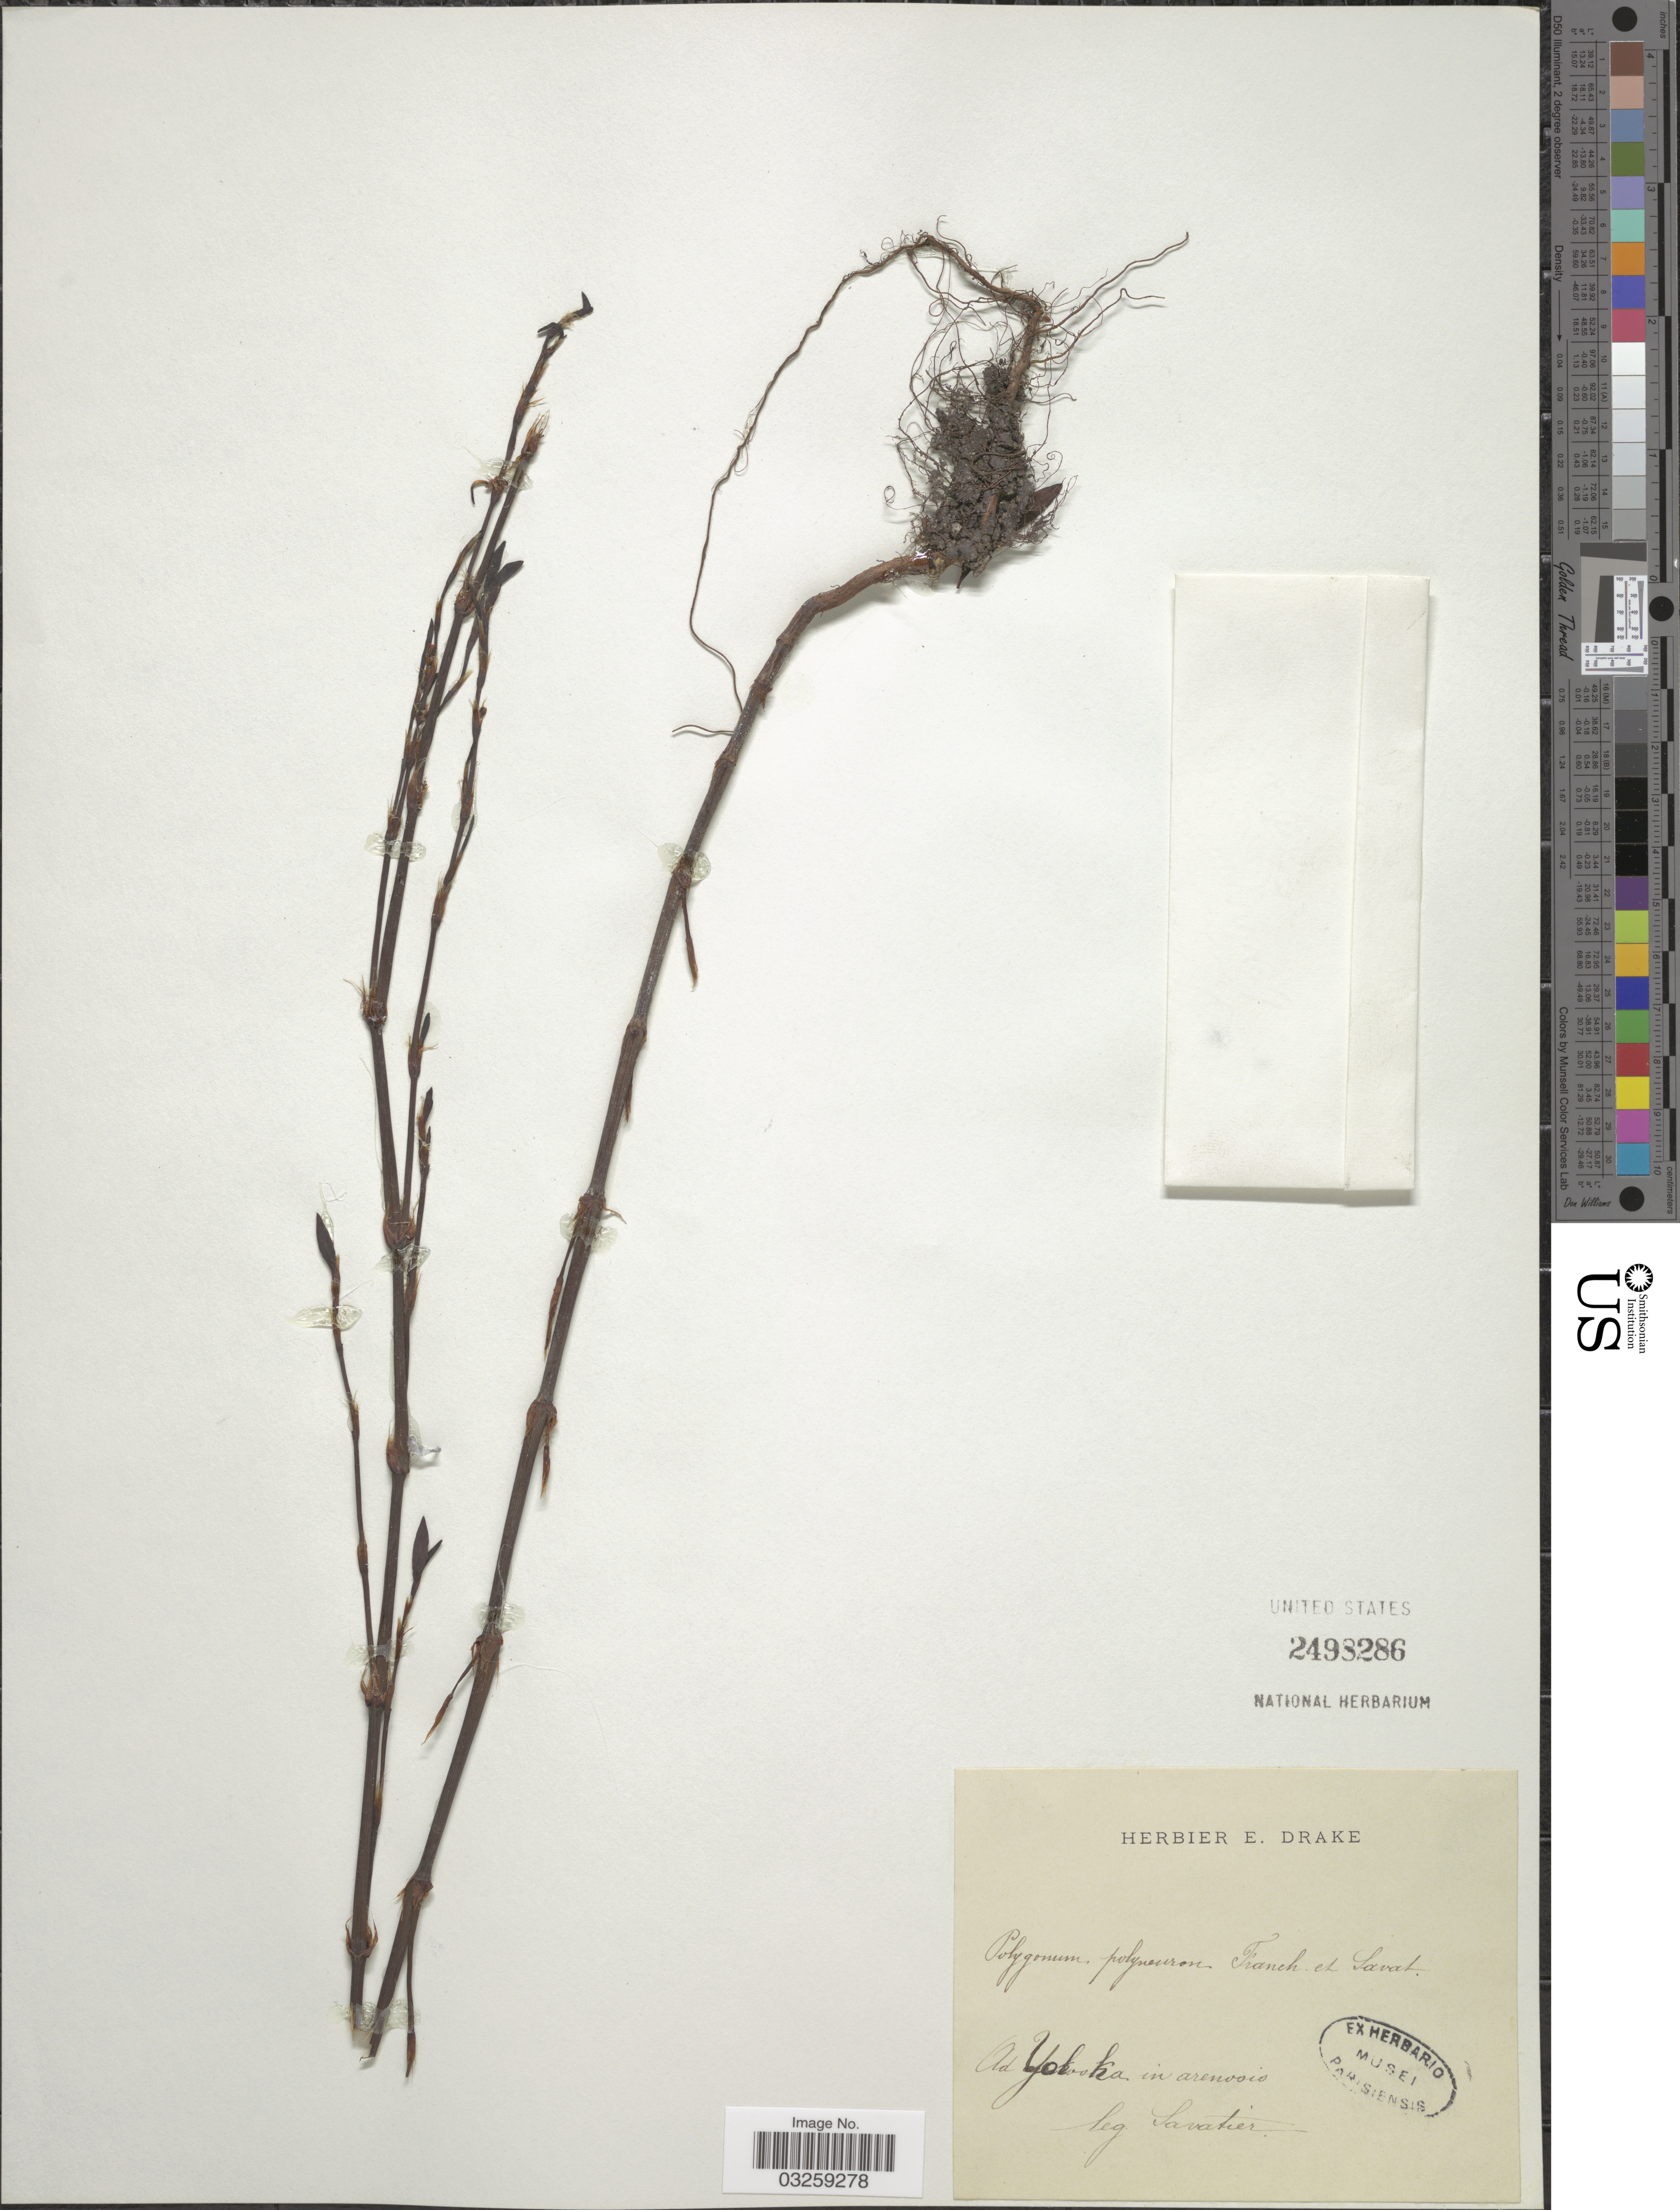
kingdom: Plantae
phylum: Tracheophyta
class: Magnoliopsida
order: Caryophyllales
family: Polygonaceae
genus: Polygonum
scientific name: Polygonum polyneuron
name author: Franch. & Sav.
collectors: Savatier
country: Japan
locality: Ad Yokoska.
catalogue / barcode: US 2498286